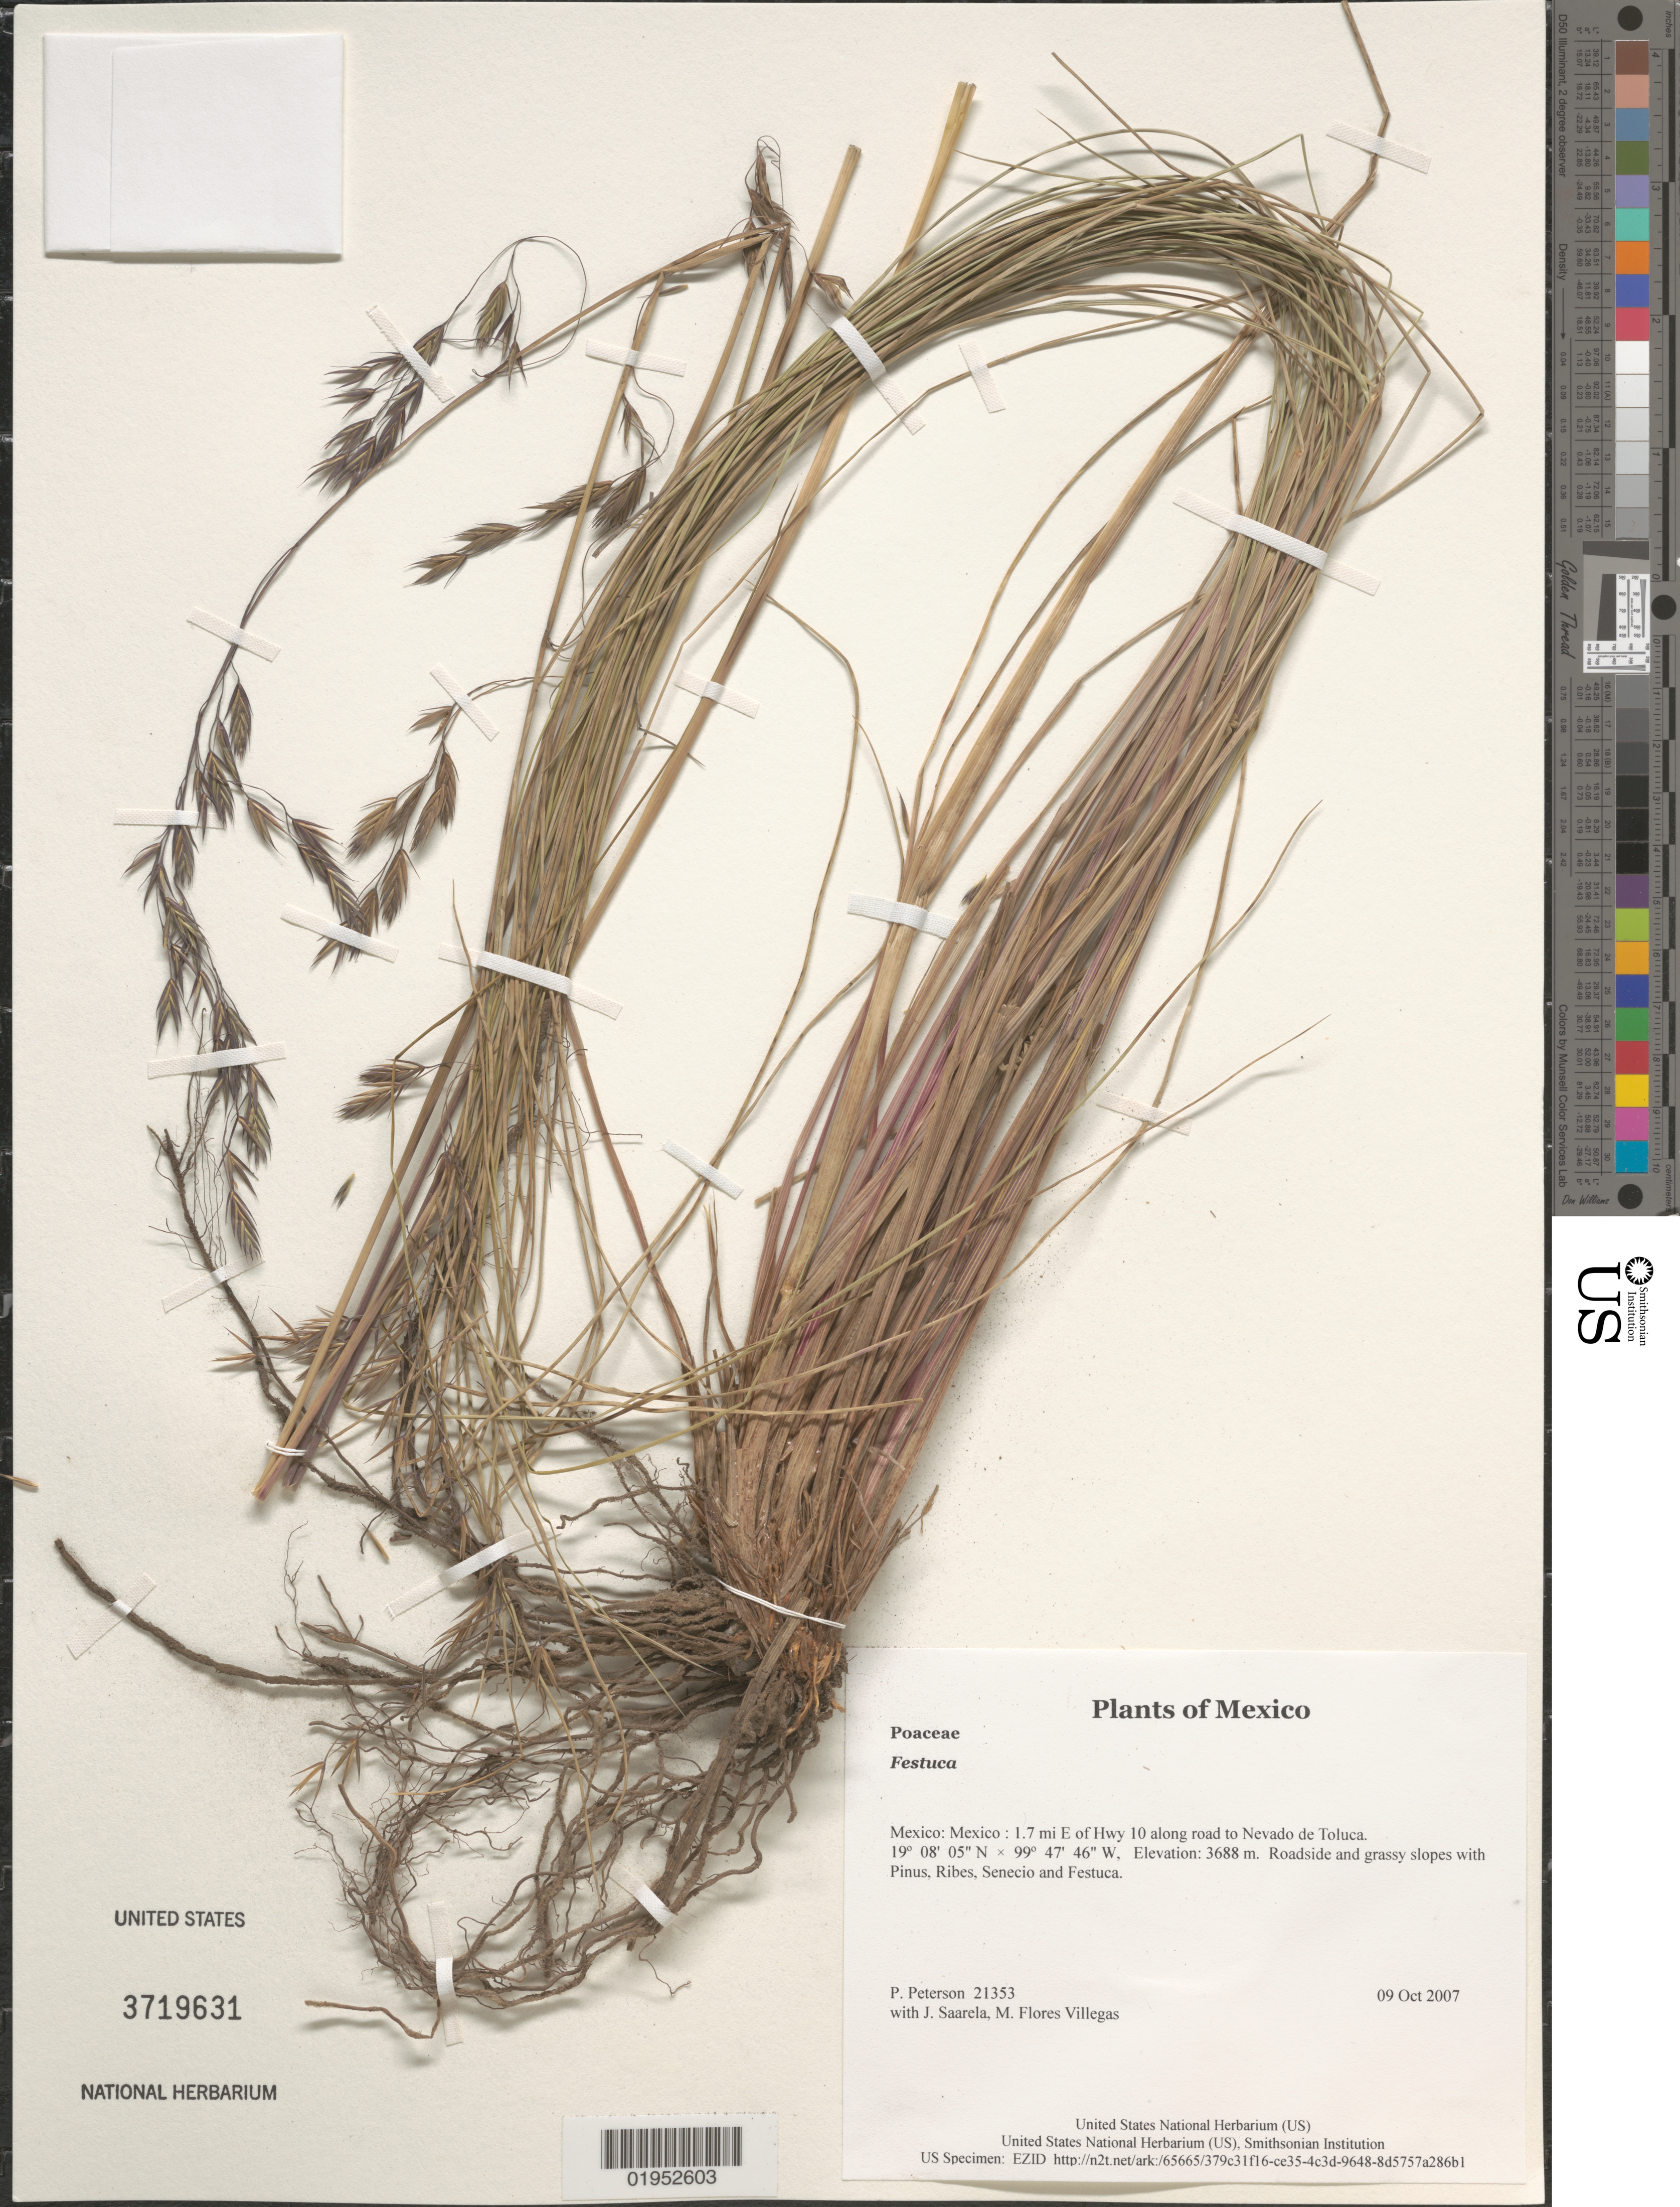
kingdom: Plantae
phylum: Tracheophyta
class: Liliopsida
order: Poales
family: Poaceae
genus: Festuca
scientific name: Festuca sp.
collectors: P. M. Peterson, J. Saarela & M. Flores Villegas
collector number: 21353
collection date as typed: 09 Oct 2007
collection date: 2007-10-09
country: Mexico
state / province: México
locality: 1.7 mi E of Hwy 10 along road to Nevado de Toluca.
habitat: Roadside and grassy slopes with Pinus, Ribes, Senecio and Festuca.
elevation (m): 3688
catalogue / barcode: US 3719631